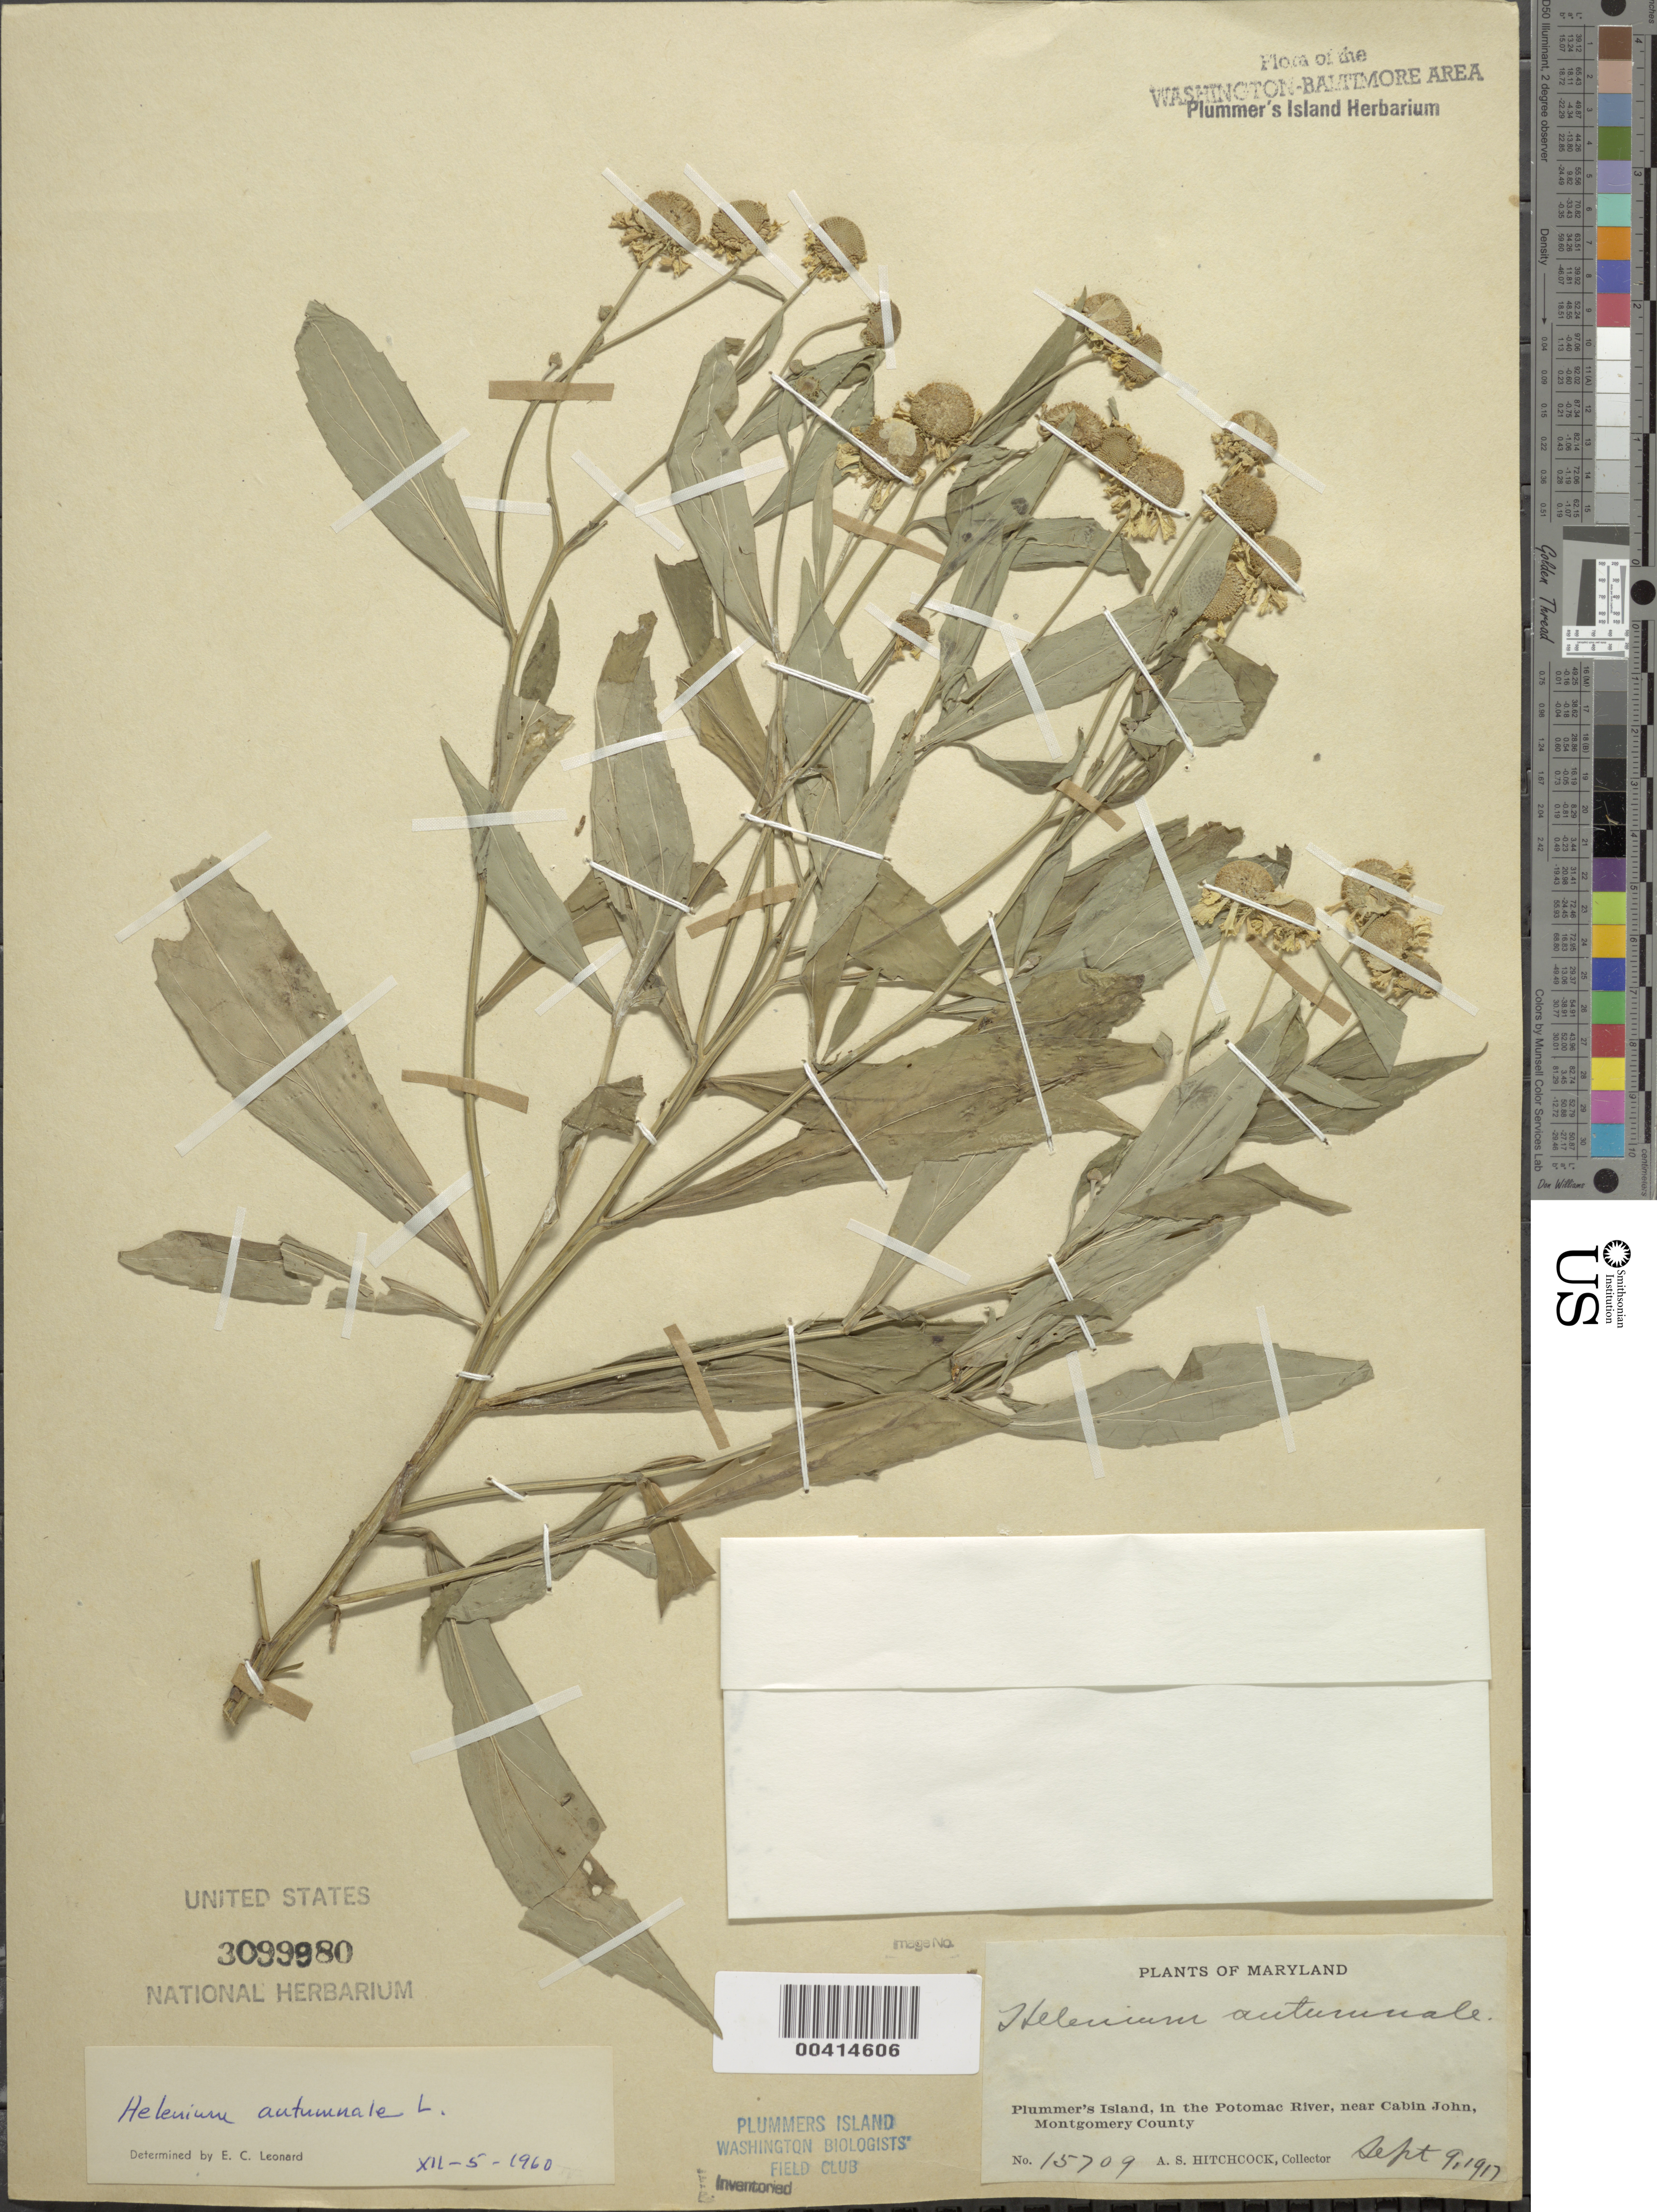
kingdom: Plantae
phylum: Tracheophyta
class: Magnoliopsida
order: Asterales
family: Asteraceae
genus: Helenium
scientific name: Helenium autumnale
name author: L.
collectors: A. S. Hitchcock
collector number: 15709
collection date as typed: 09 Sep 1917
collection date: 1917-09-09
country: United States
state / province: Maryland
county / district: Montgomery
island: Plummers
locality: Plummer's Island C. & O. Canal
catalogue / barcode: US 3099980